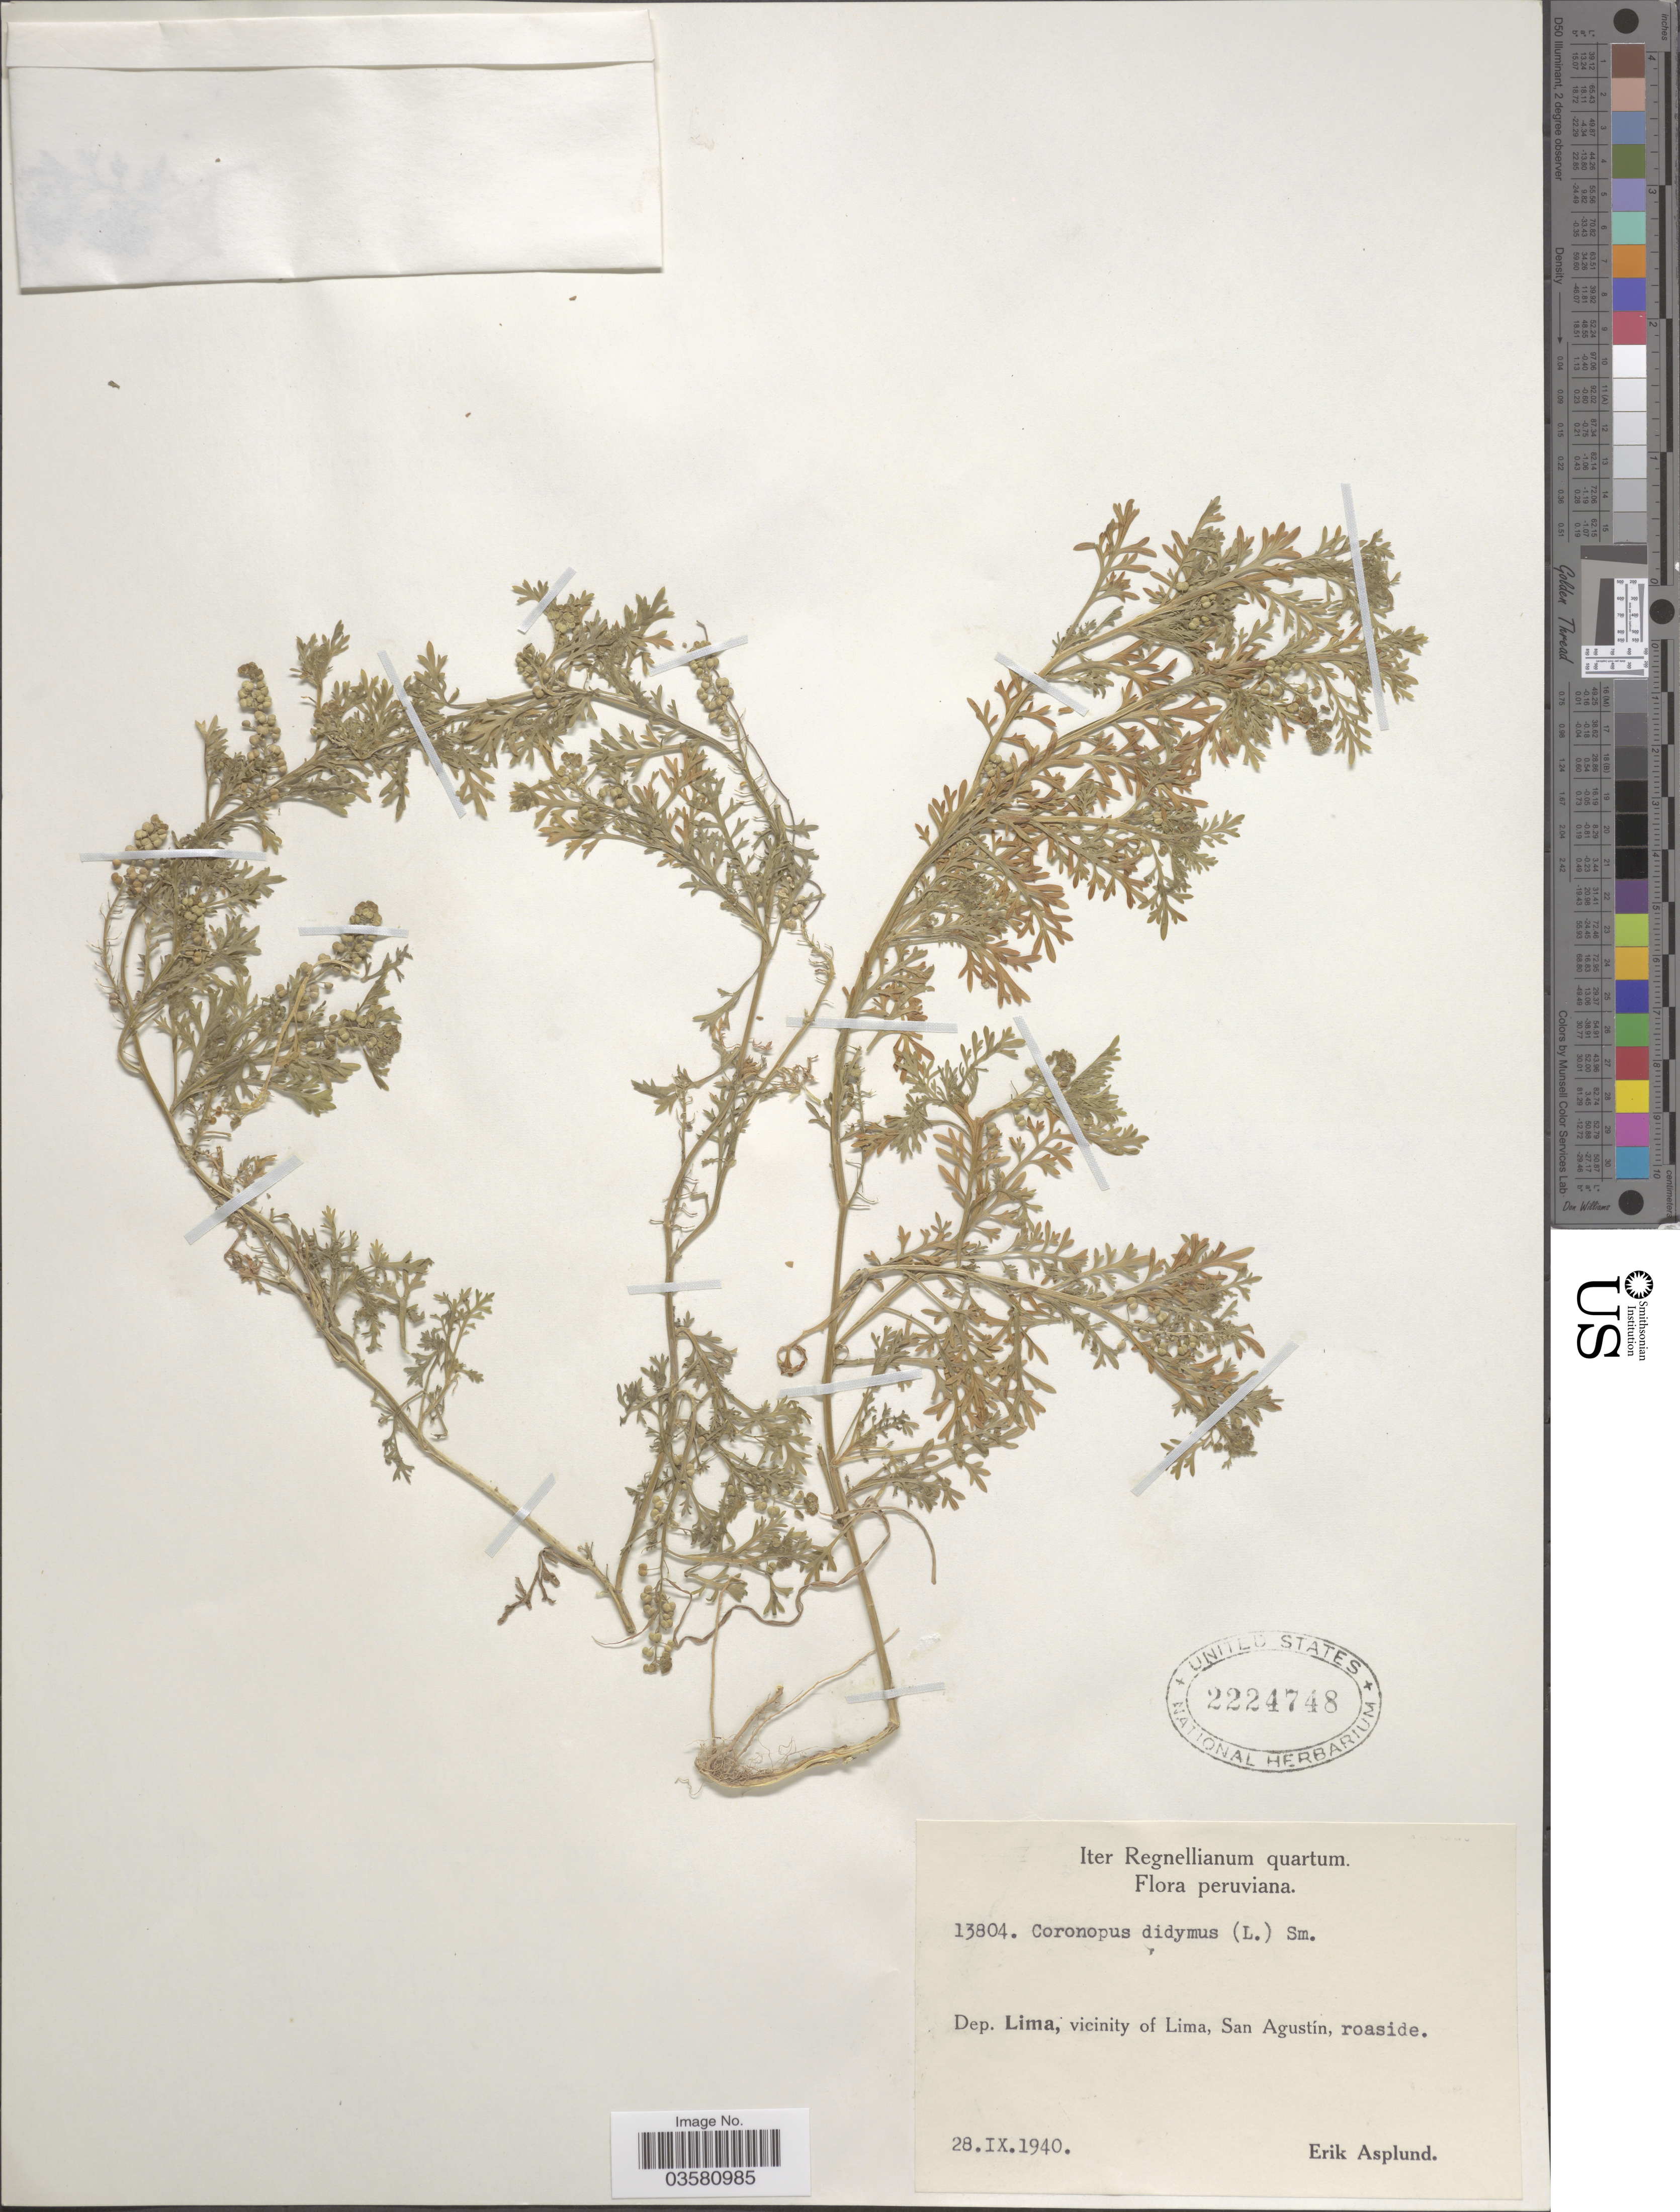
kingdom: Plantae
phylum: Tracheophyta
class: Magnoliopsida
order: Brassicales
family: Brassicaceae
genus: Lepidium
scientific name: Lepidium didymum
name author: L.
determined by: Strong, M. T., (US), Smithsonian Institution - National Museum of Natural History (UNITED STATES)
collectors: E. Asplund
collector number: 13804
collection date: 1940-09-28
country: Peru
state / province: Lima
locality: Dep. Lima, vicinity of Lima, San Augustín, roadside.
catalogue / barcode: US 2224748